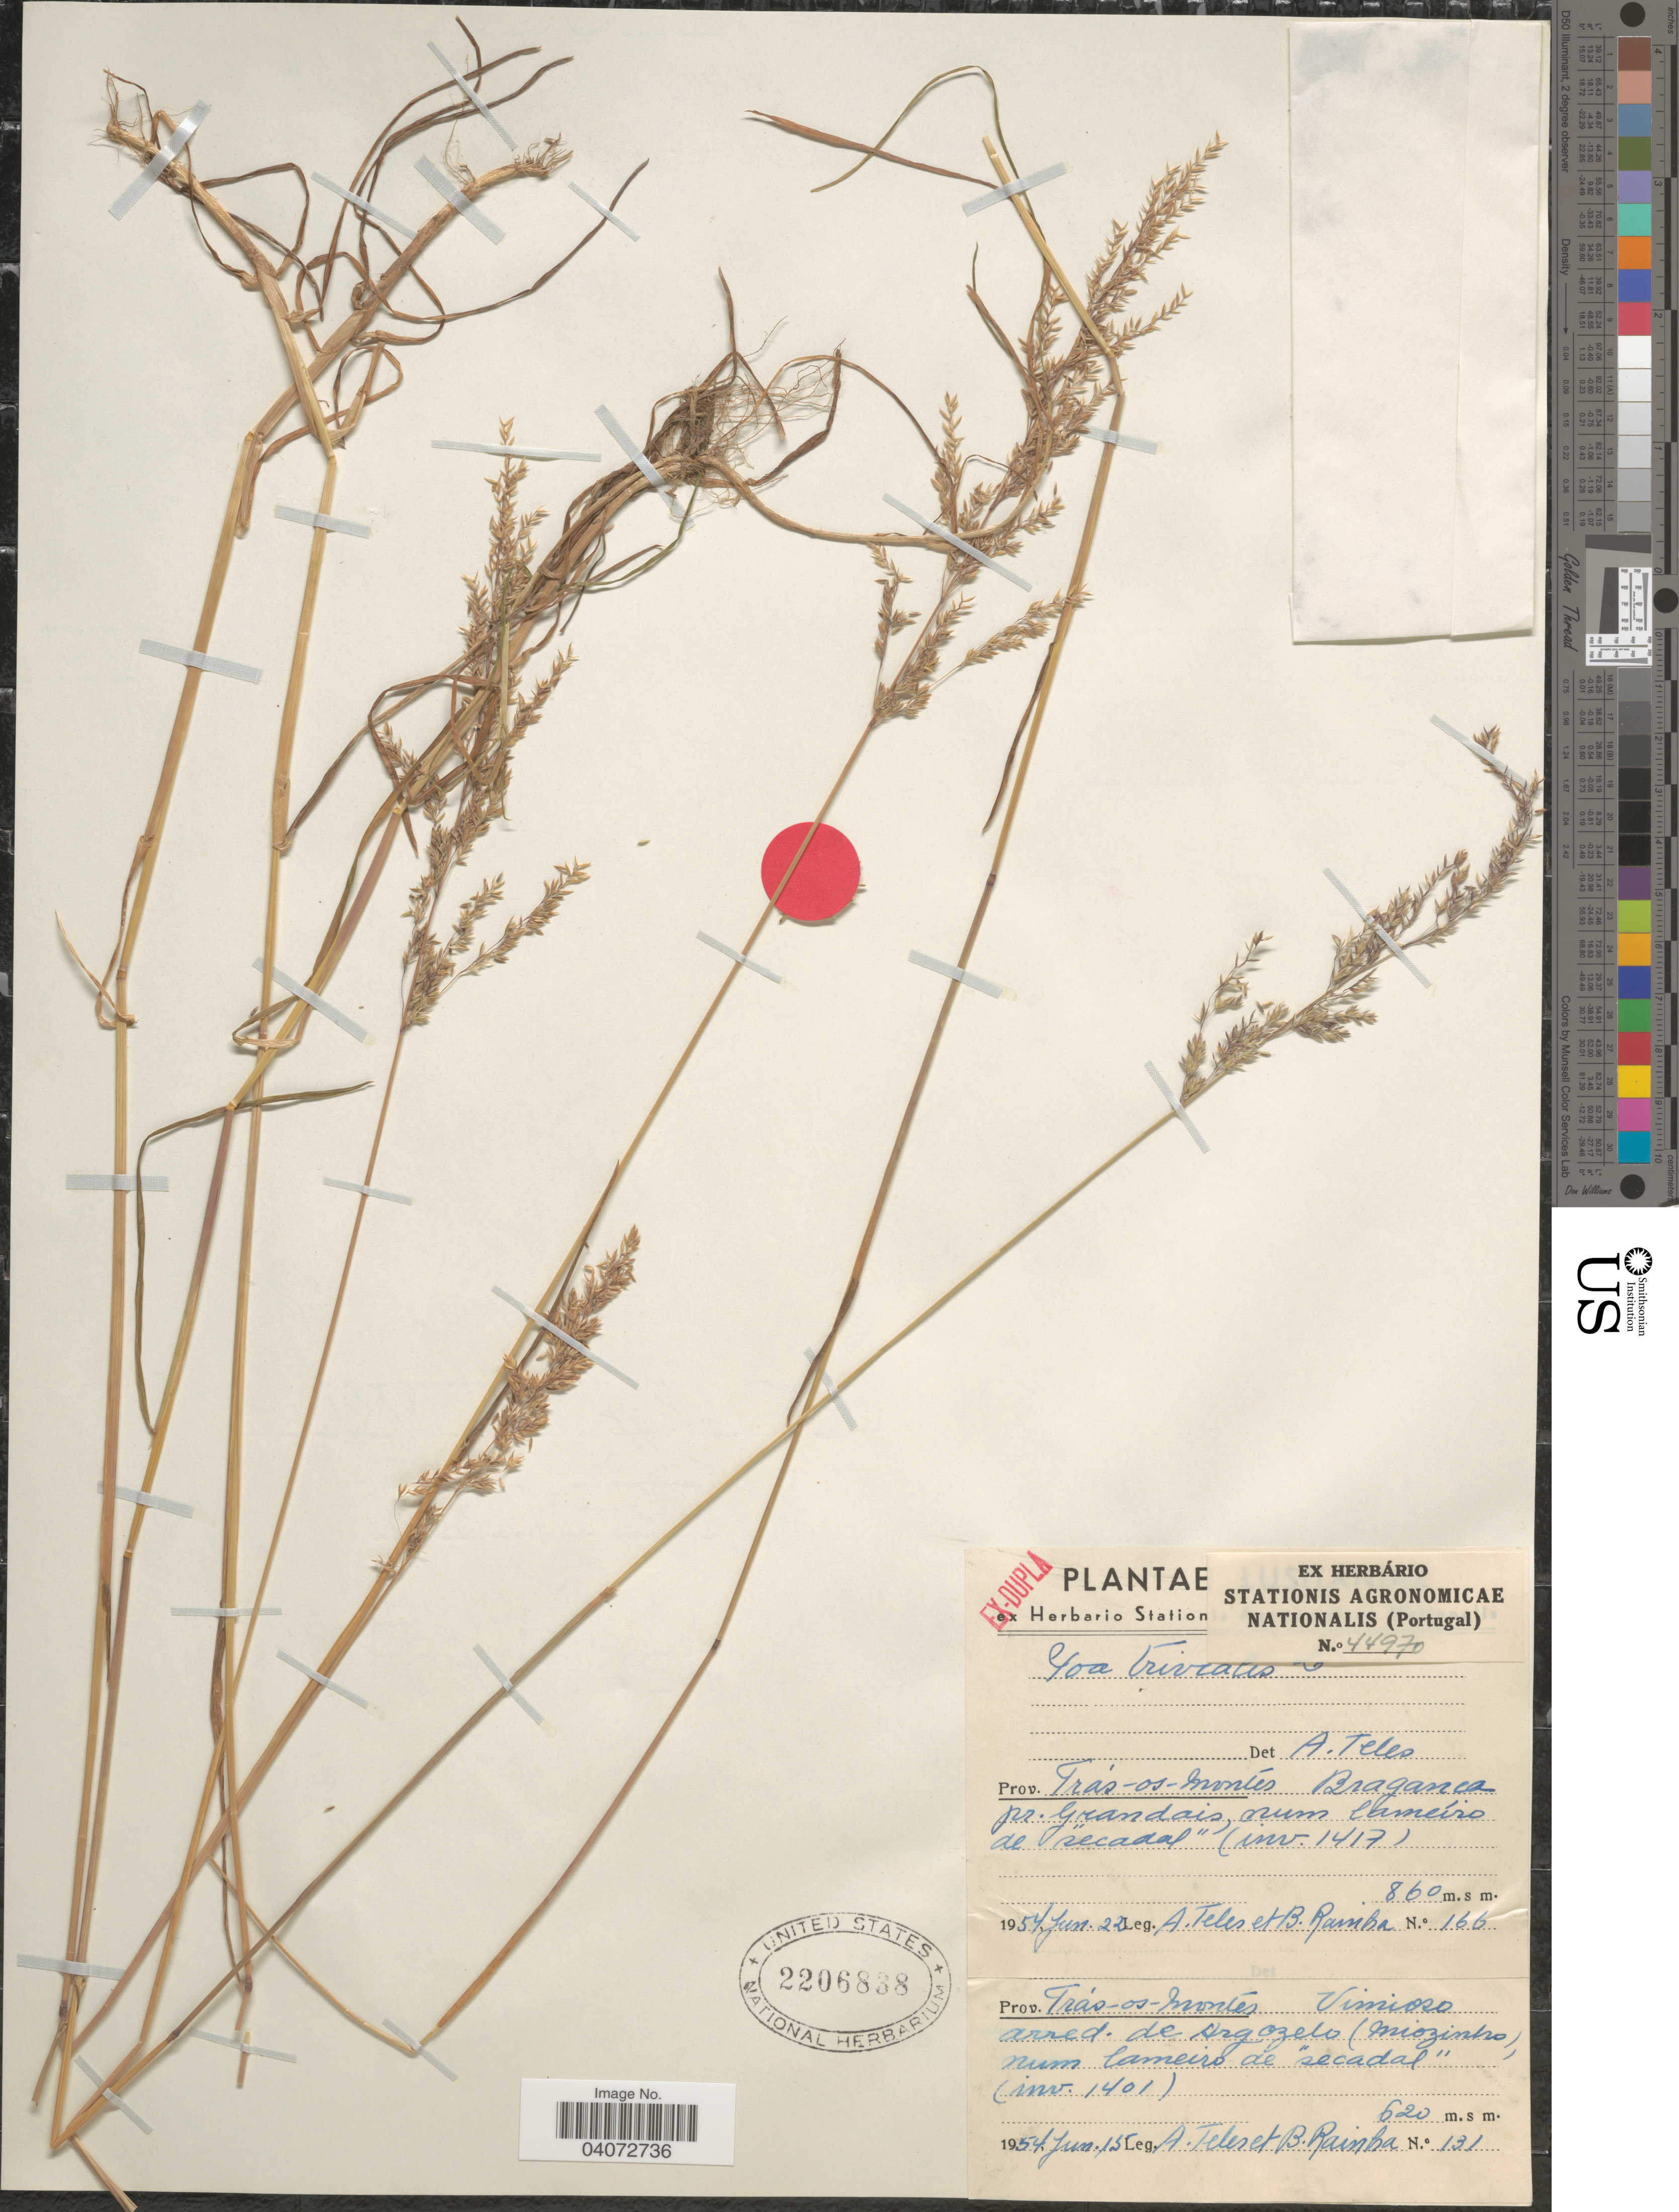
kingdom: Plantae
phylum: Tracheophyta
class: Liliopsida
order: Poales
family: Poaceae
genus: Poa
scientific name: Poa trivialis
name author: L.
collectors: A. Teles & B. Rainha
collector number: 166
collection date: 1954-06-22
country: Portugal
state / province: Braganca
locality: Prov. Trás-os-montes Braganca. Pr. Grandais, num Lameíro sw "secadal" (inv. 1417).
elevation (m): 860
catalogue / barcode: US 2206838